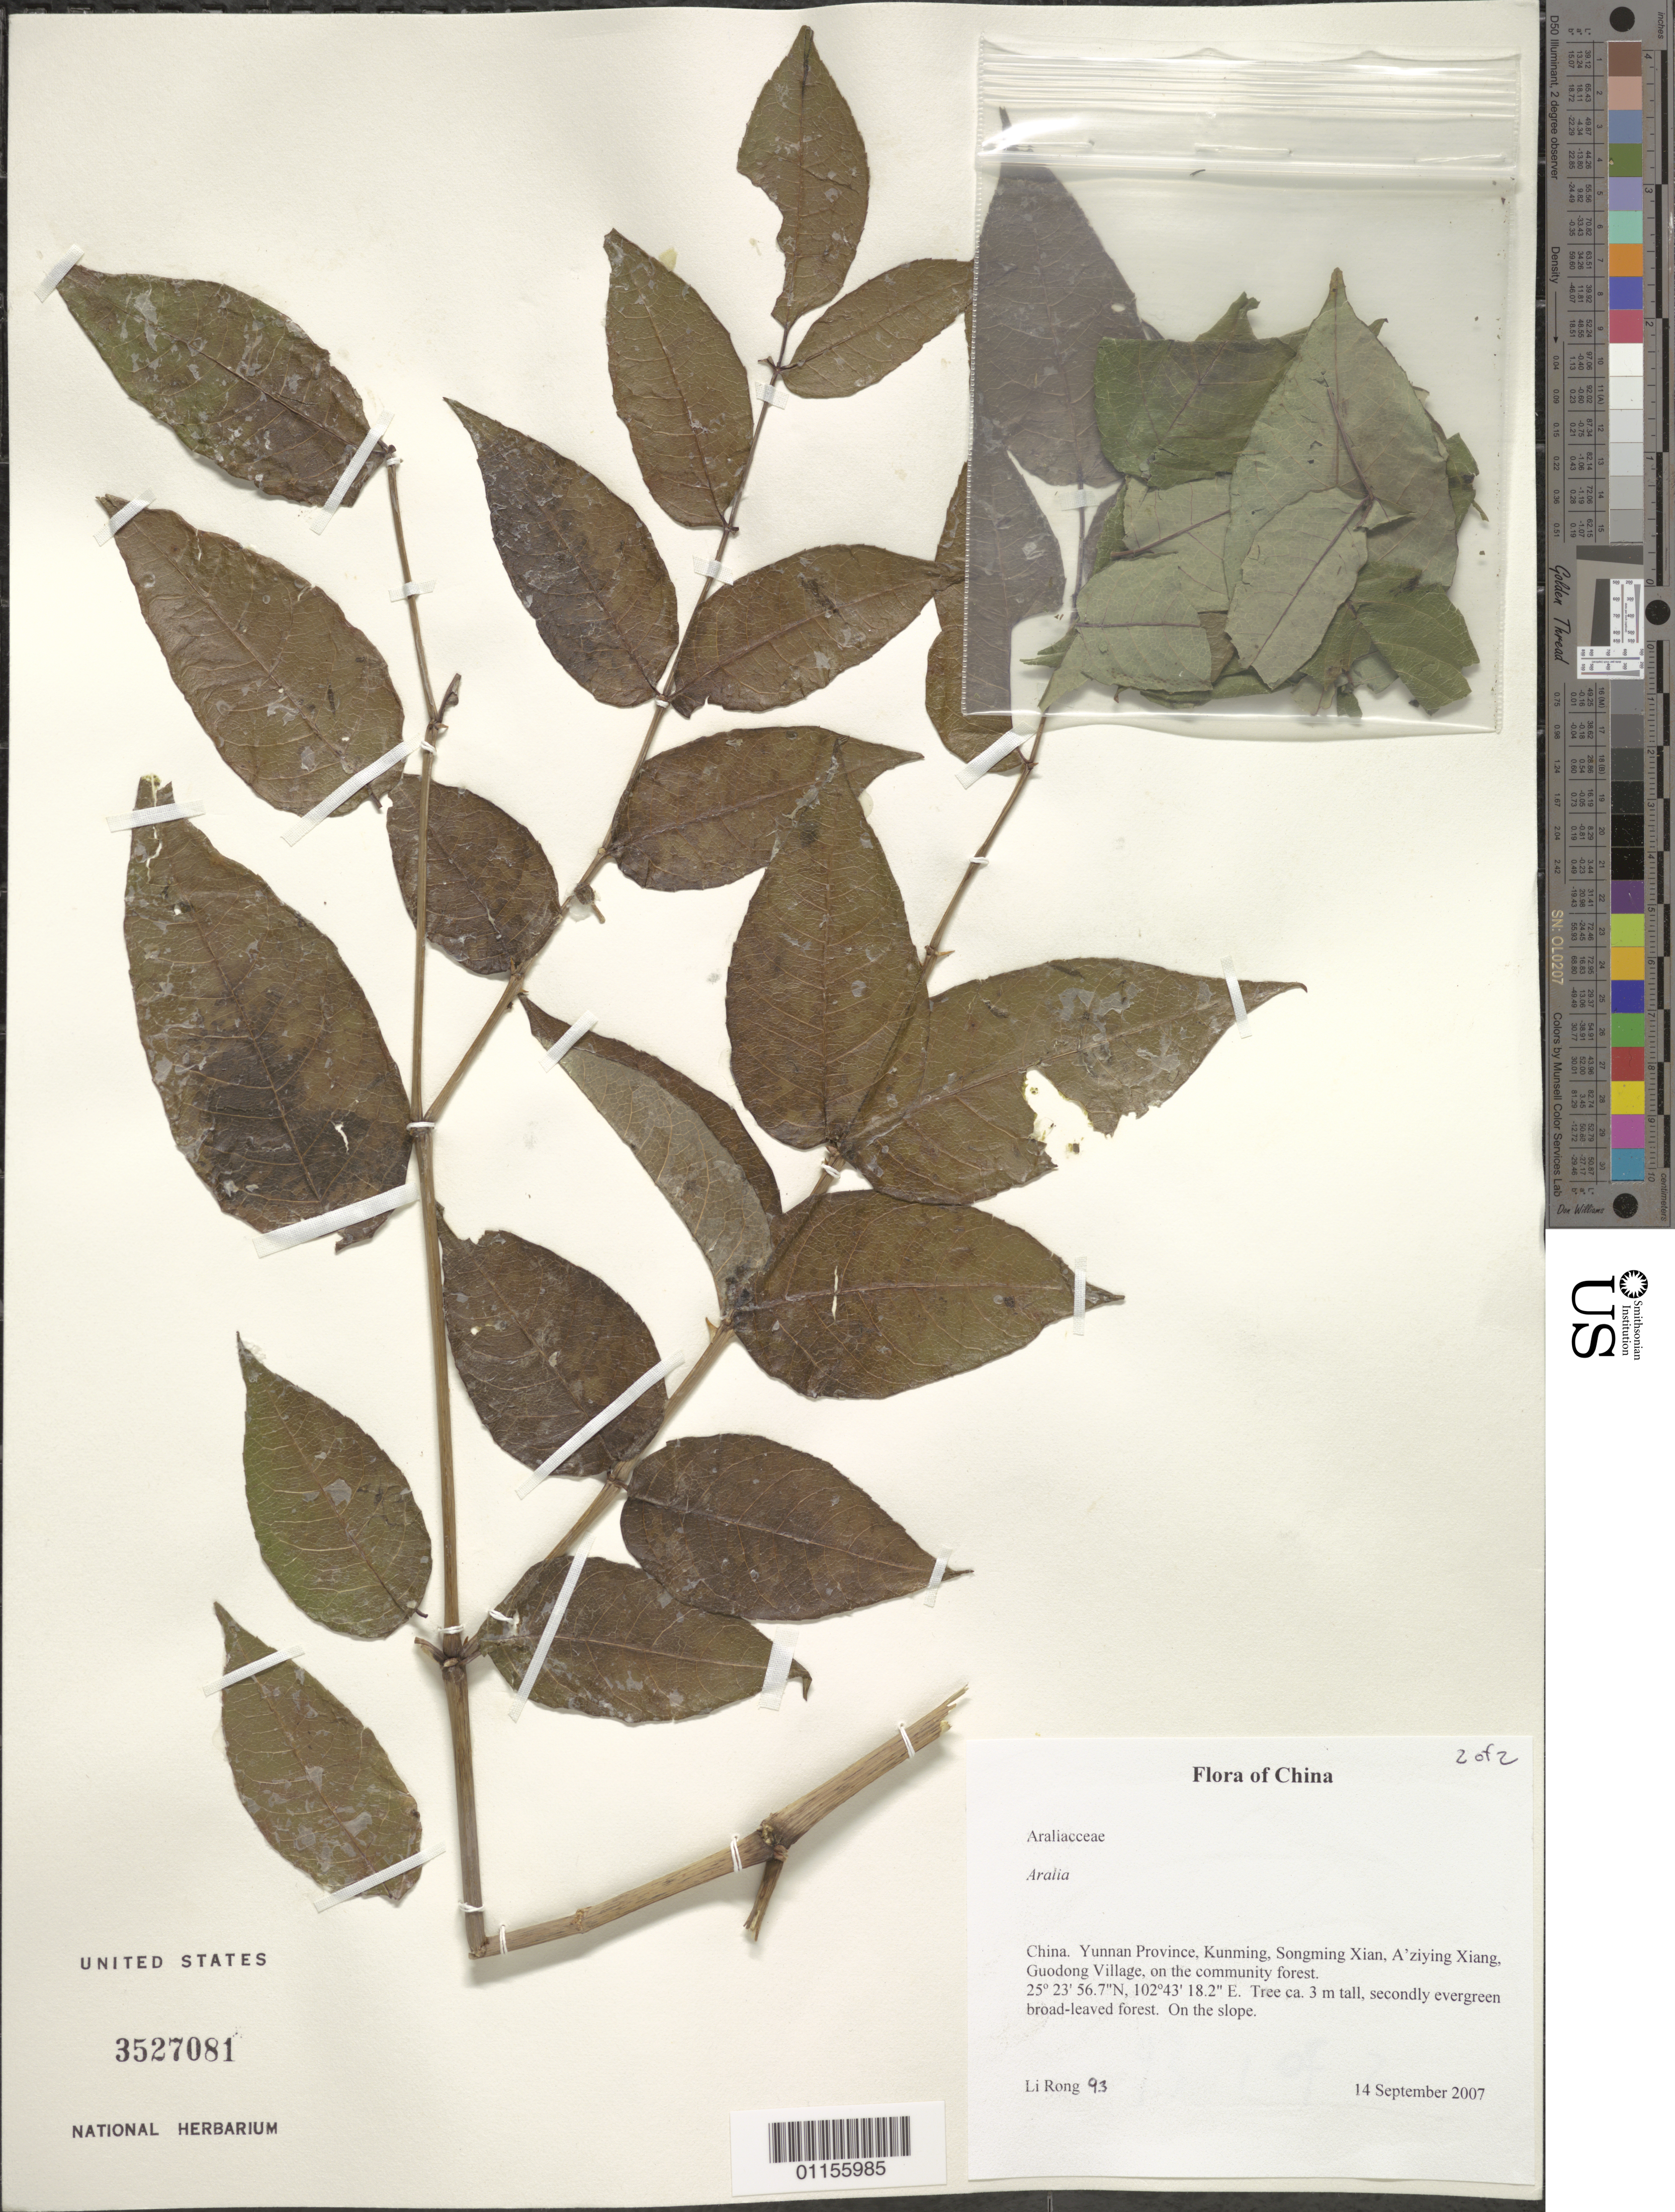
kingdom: Plantae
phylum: Tracheophyta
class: Magnoliopsida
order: Apiales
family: Araliaceae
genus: Aralia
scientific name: Aralia sp.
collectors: R. Li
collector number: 93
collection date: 2007-09-14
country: China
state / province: Yunnan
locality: Kunming, Songming Xian, A'ziying Xiang, Guodong village, on the community forest.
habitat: Tree, growing in the second evergreen broad-leaved forest. On the slope.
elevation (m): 2360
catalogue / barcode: US 3527081